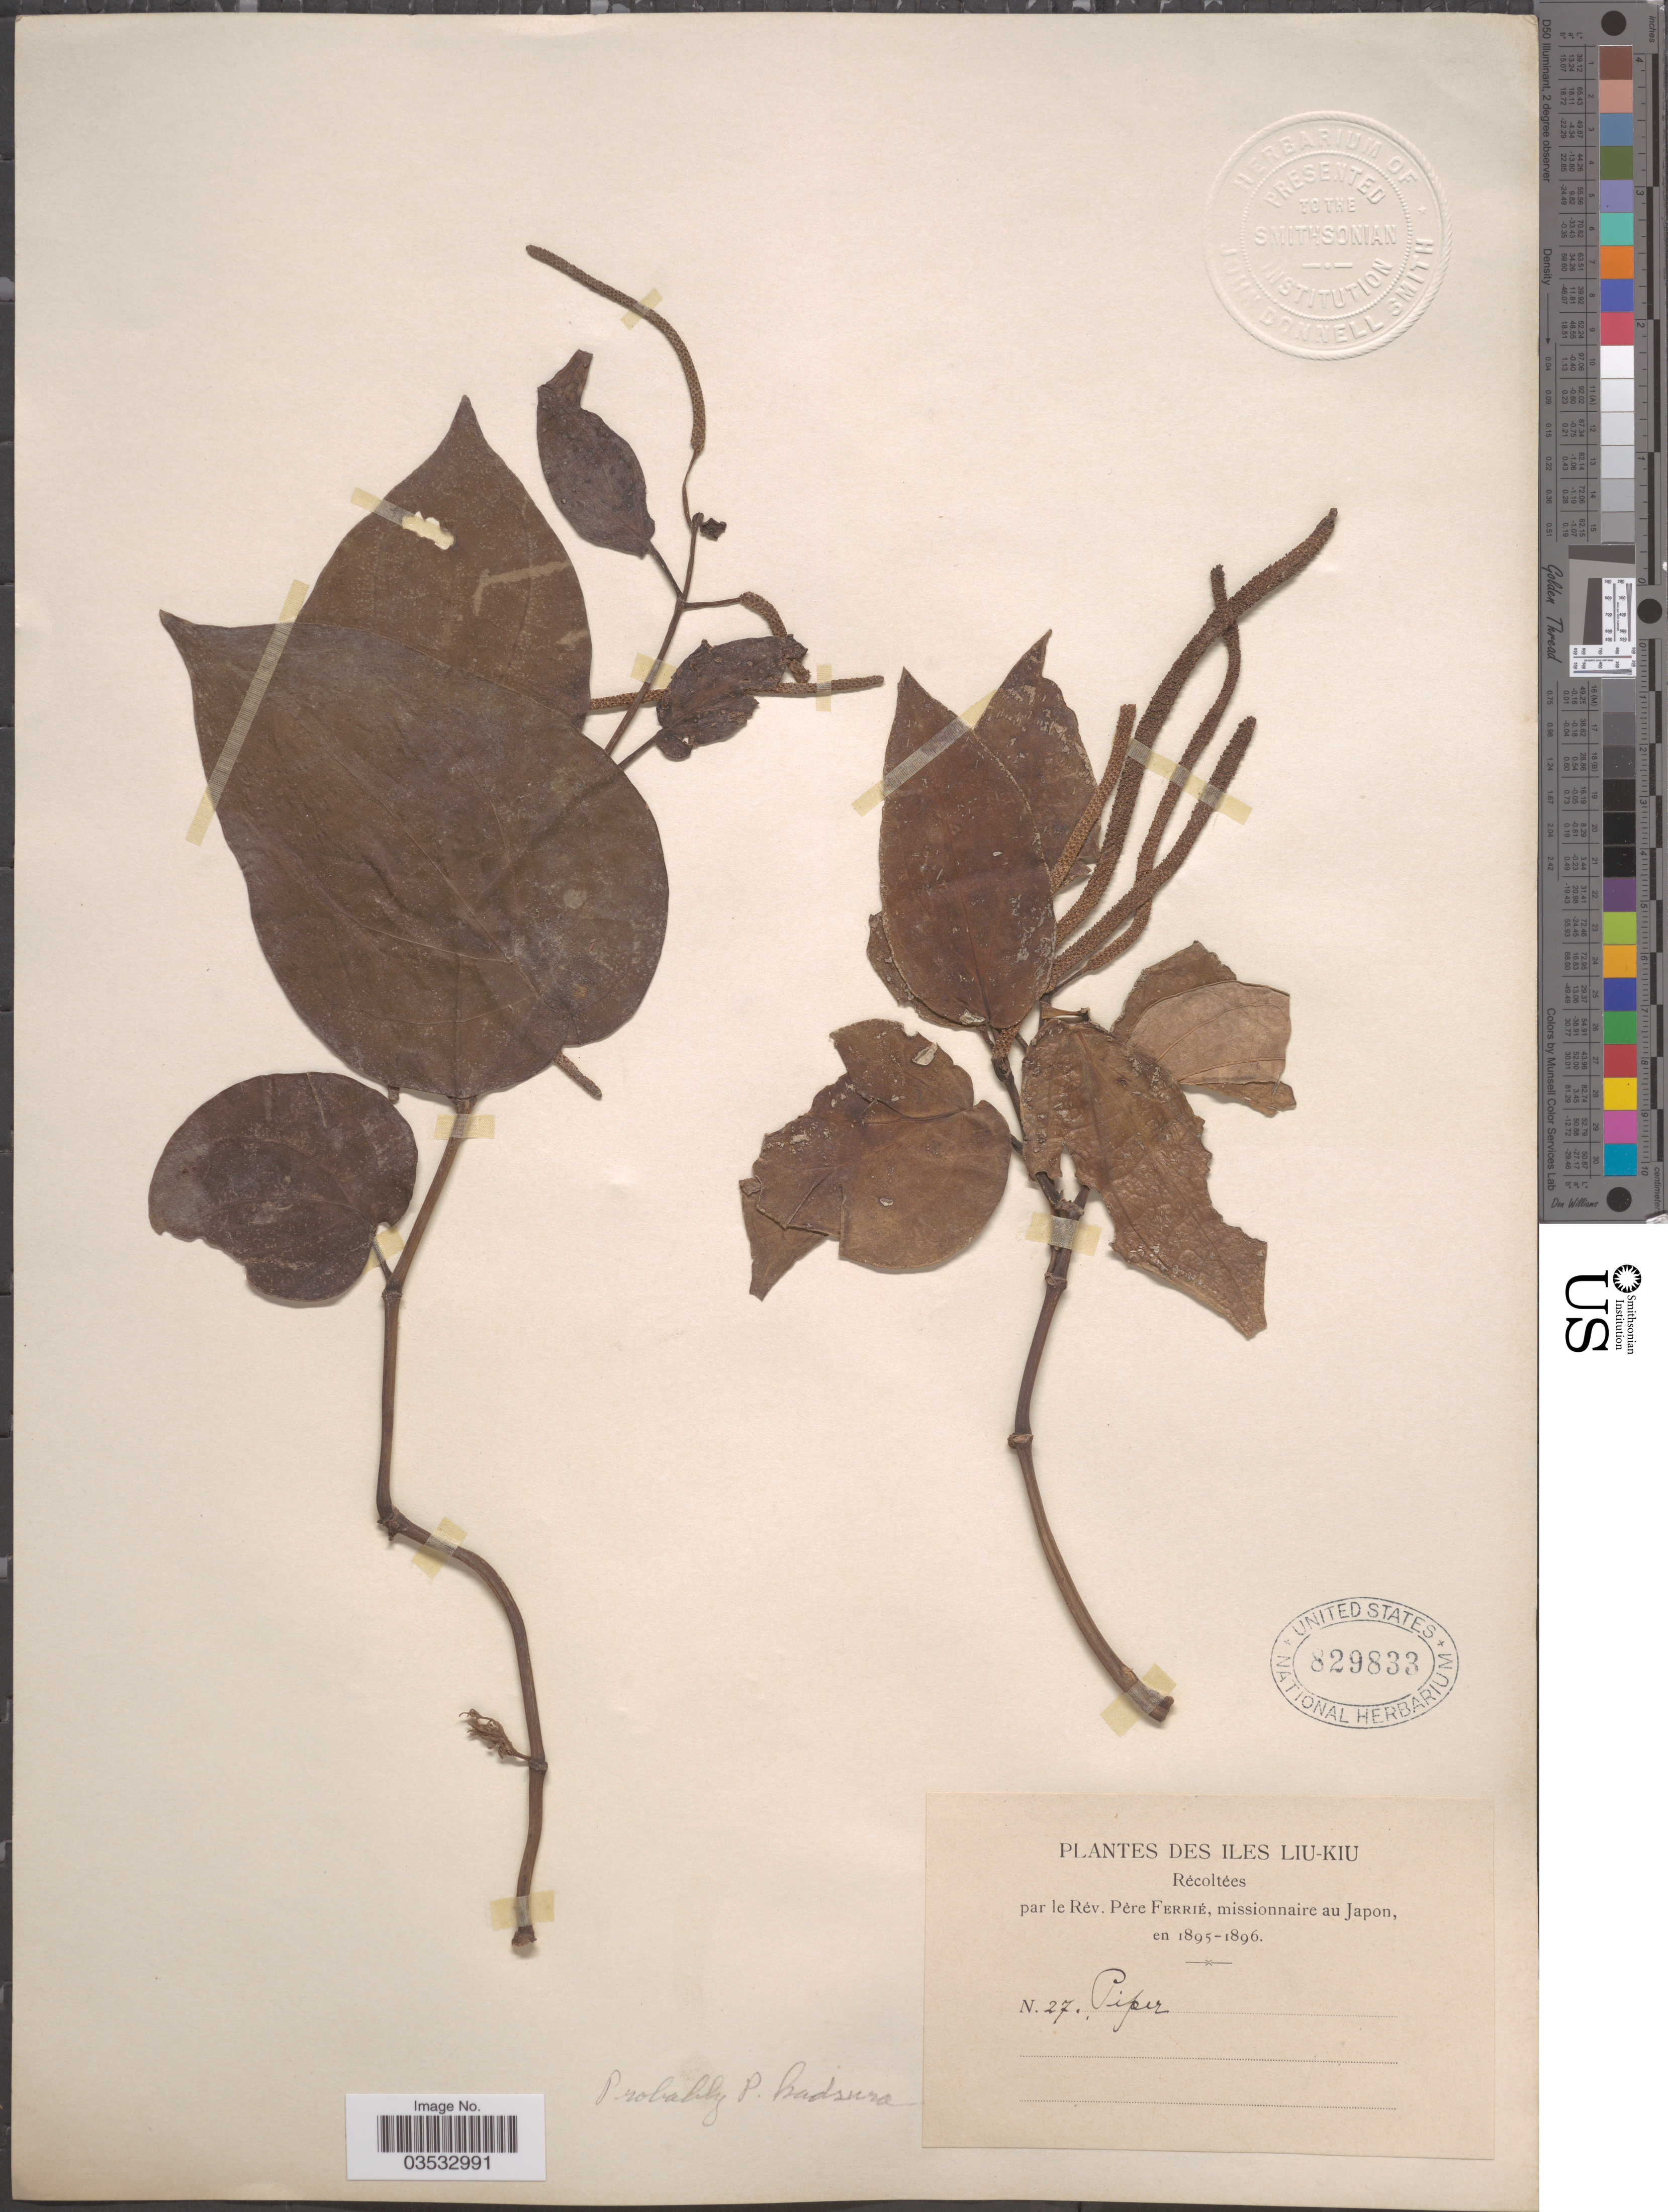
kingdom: Plantae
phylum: Tracheophyta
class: Magnoliopsida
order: Piperales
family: Piperaceae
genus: Piper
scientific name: Piper kadsura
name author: (Choisy) Ohwi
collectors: P. Ferrié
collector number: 27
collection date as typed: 1896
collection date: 1895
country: Japan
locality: Iles Lui-Kiu.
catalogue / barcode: US 829833